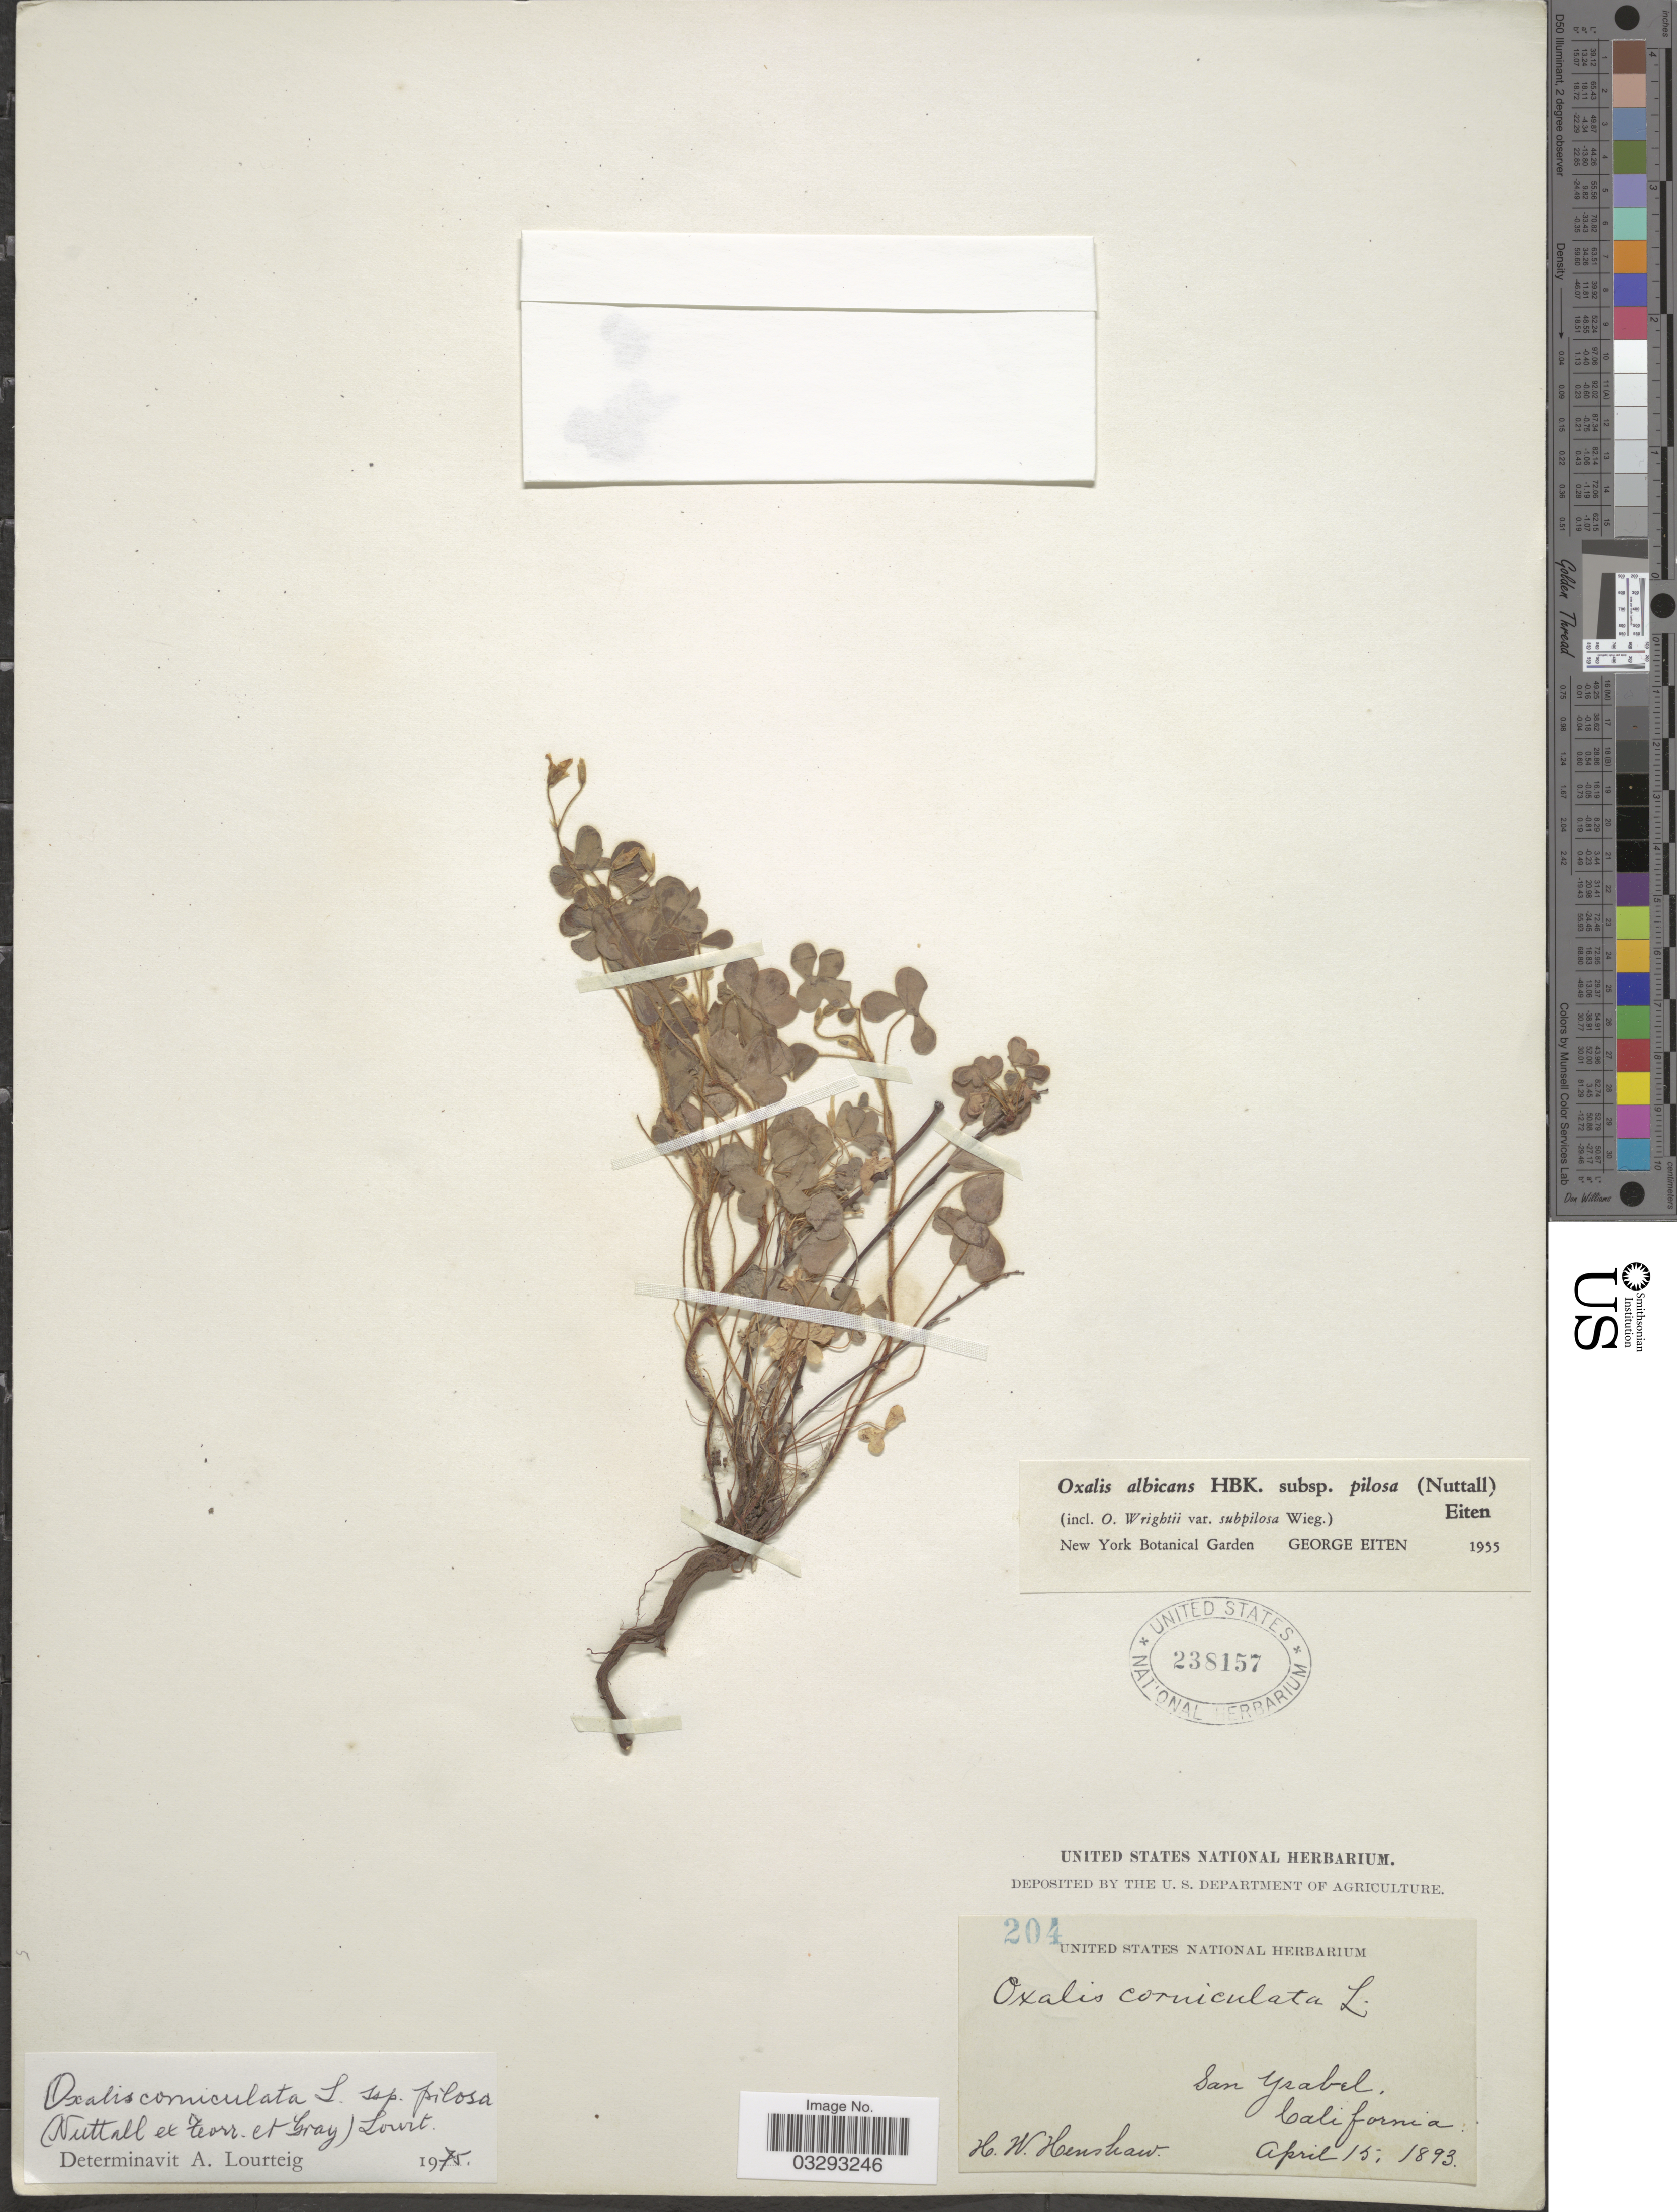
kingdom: Plantae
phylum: Tracheophyta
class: Magnoliopsida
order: Oxalidales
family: Oxalidaceae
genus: Oxalis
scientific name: Oxalis corniculata subsp. pilosa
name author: (Nutt.) Lourteig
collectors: H. Henshaw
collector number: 204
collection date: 1893-04-15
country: United States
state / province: California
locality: San Ysabel.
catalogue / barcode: US 238157